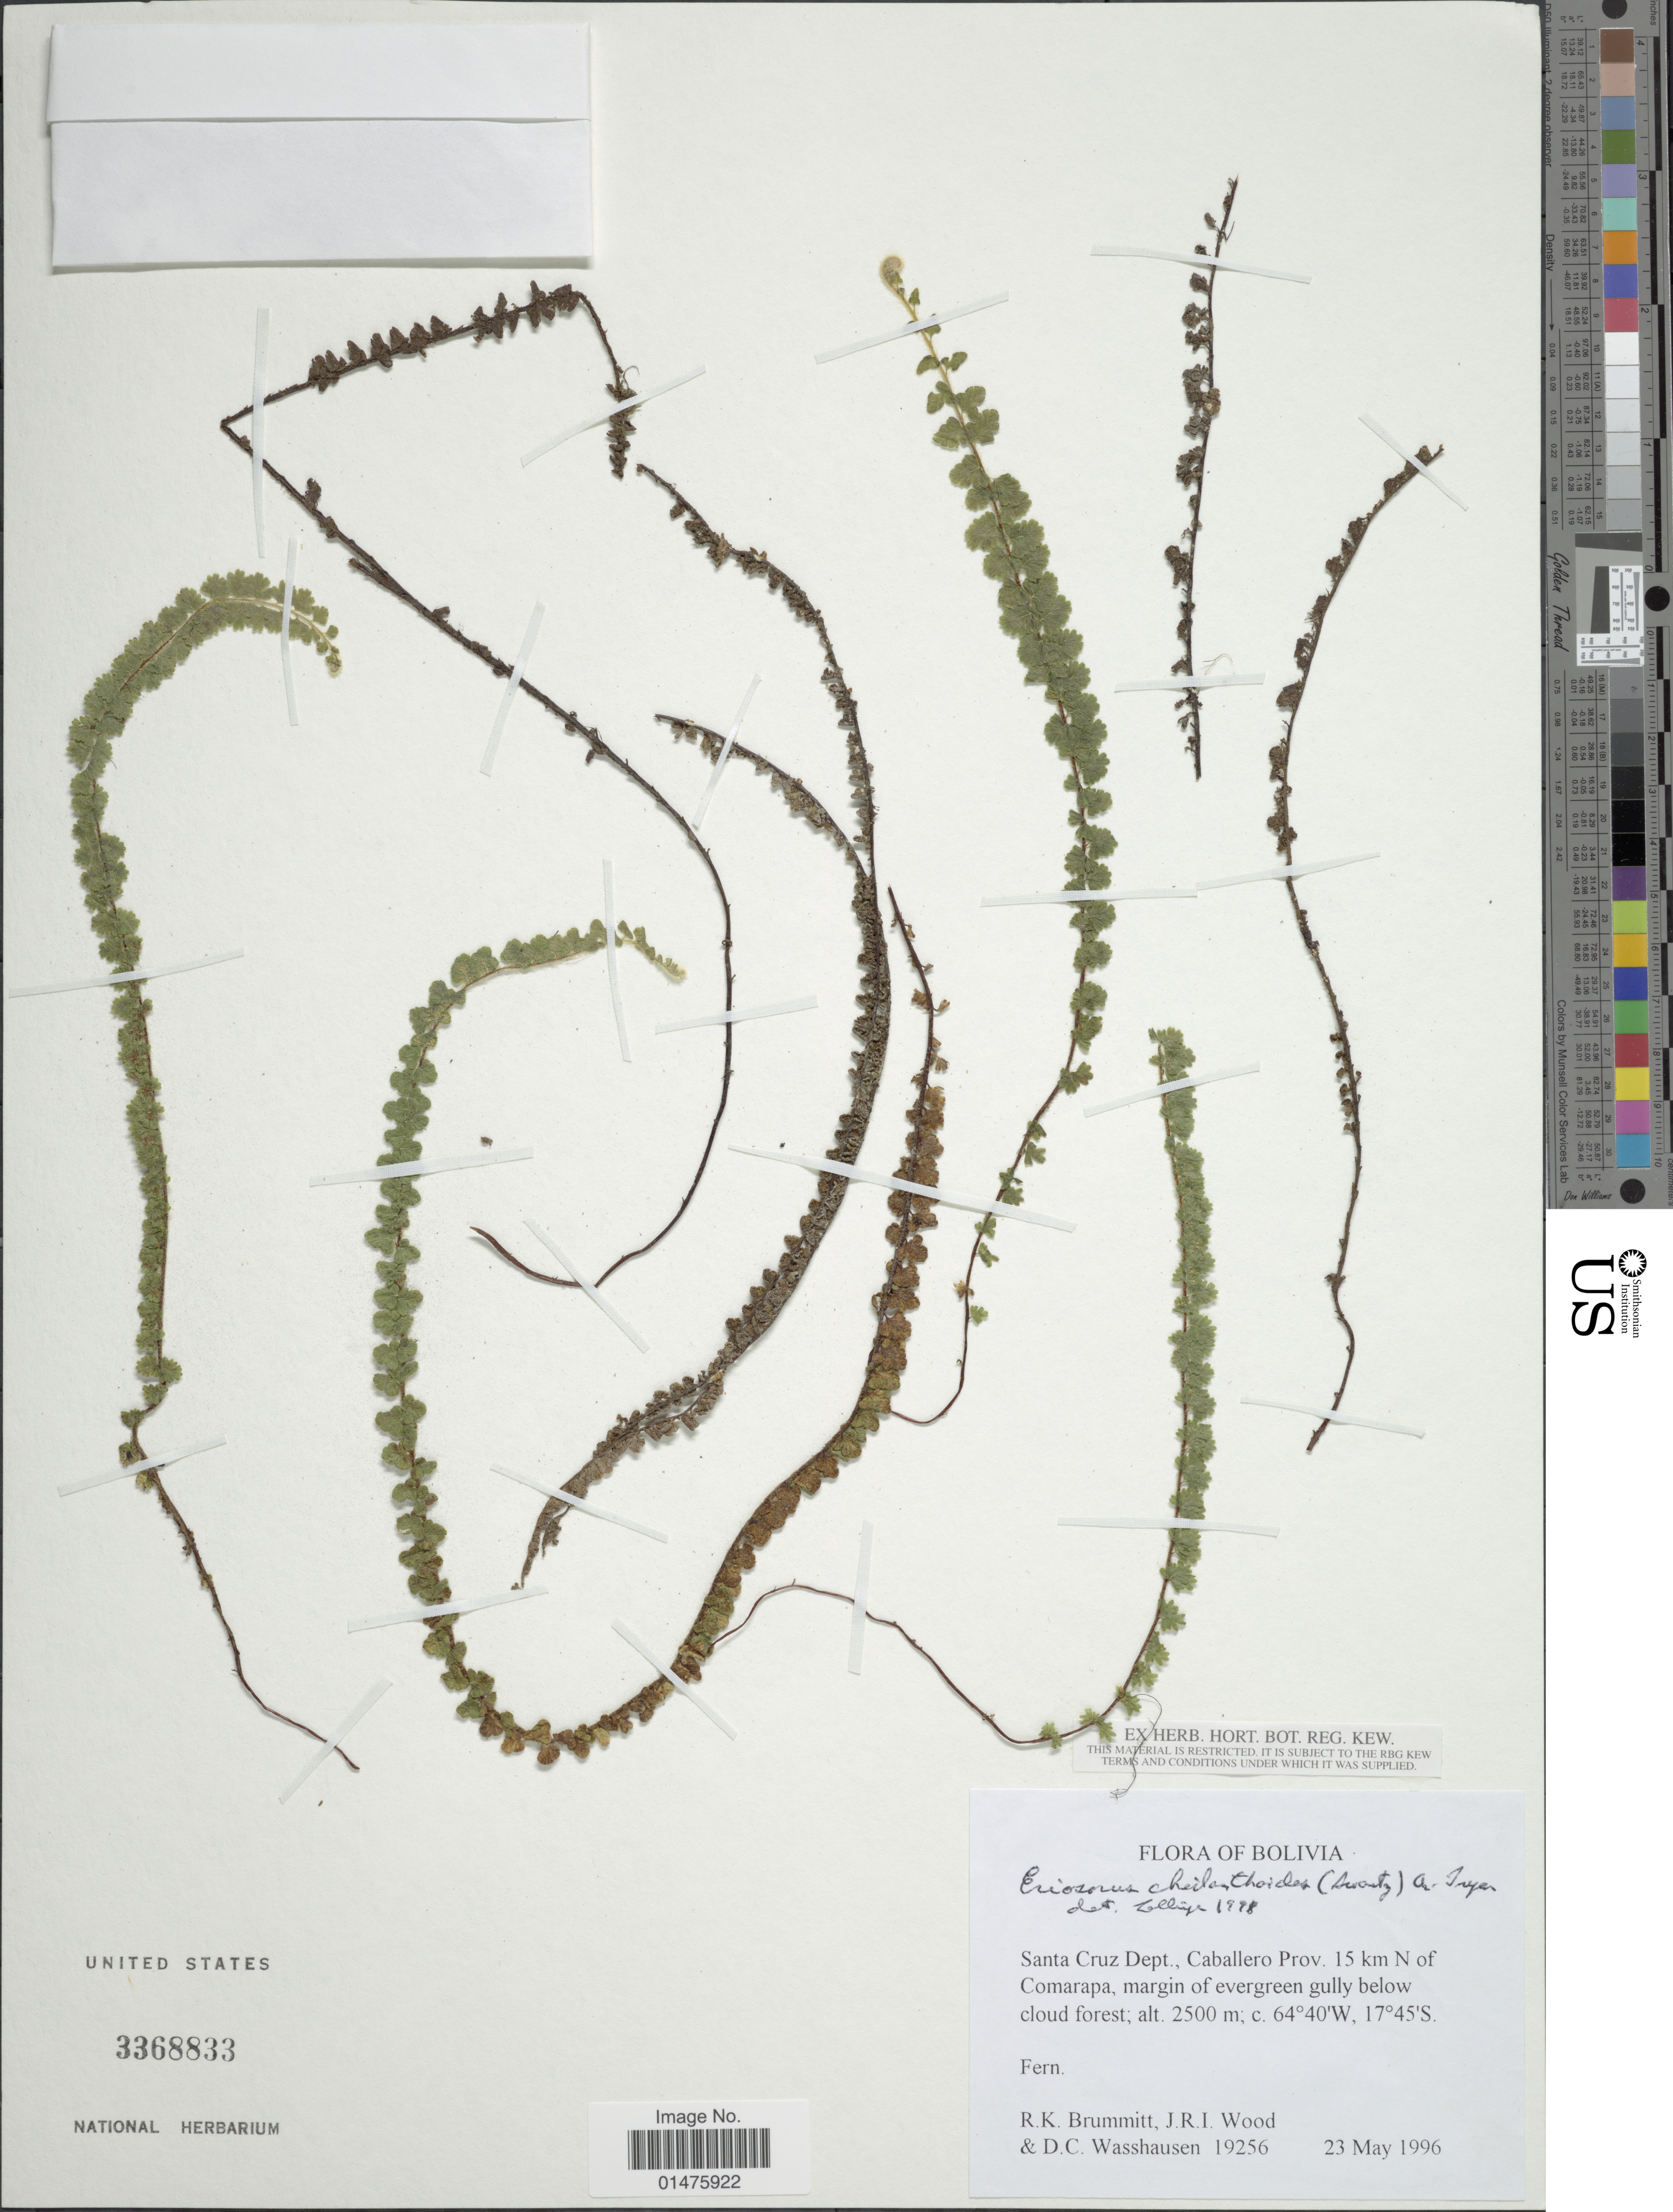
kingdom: Plantae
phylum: Tracheophyta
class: Polypodiopsida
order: Polypodiales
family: Pteridaceae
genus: Jamesonia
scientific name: Jamesonia cheilanthoides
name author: (Sw.) Christenh.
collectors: R. Brummitt, J. R. I. Wood & D. C. Wasshausen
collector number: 19256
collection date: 1996-05-23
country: Bolivia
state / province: Santa Cruz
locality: Santa Cruz Dept., Caballero prov. 15 km N of Comarapa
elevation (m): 2500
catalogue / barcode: US 3368833